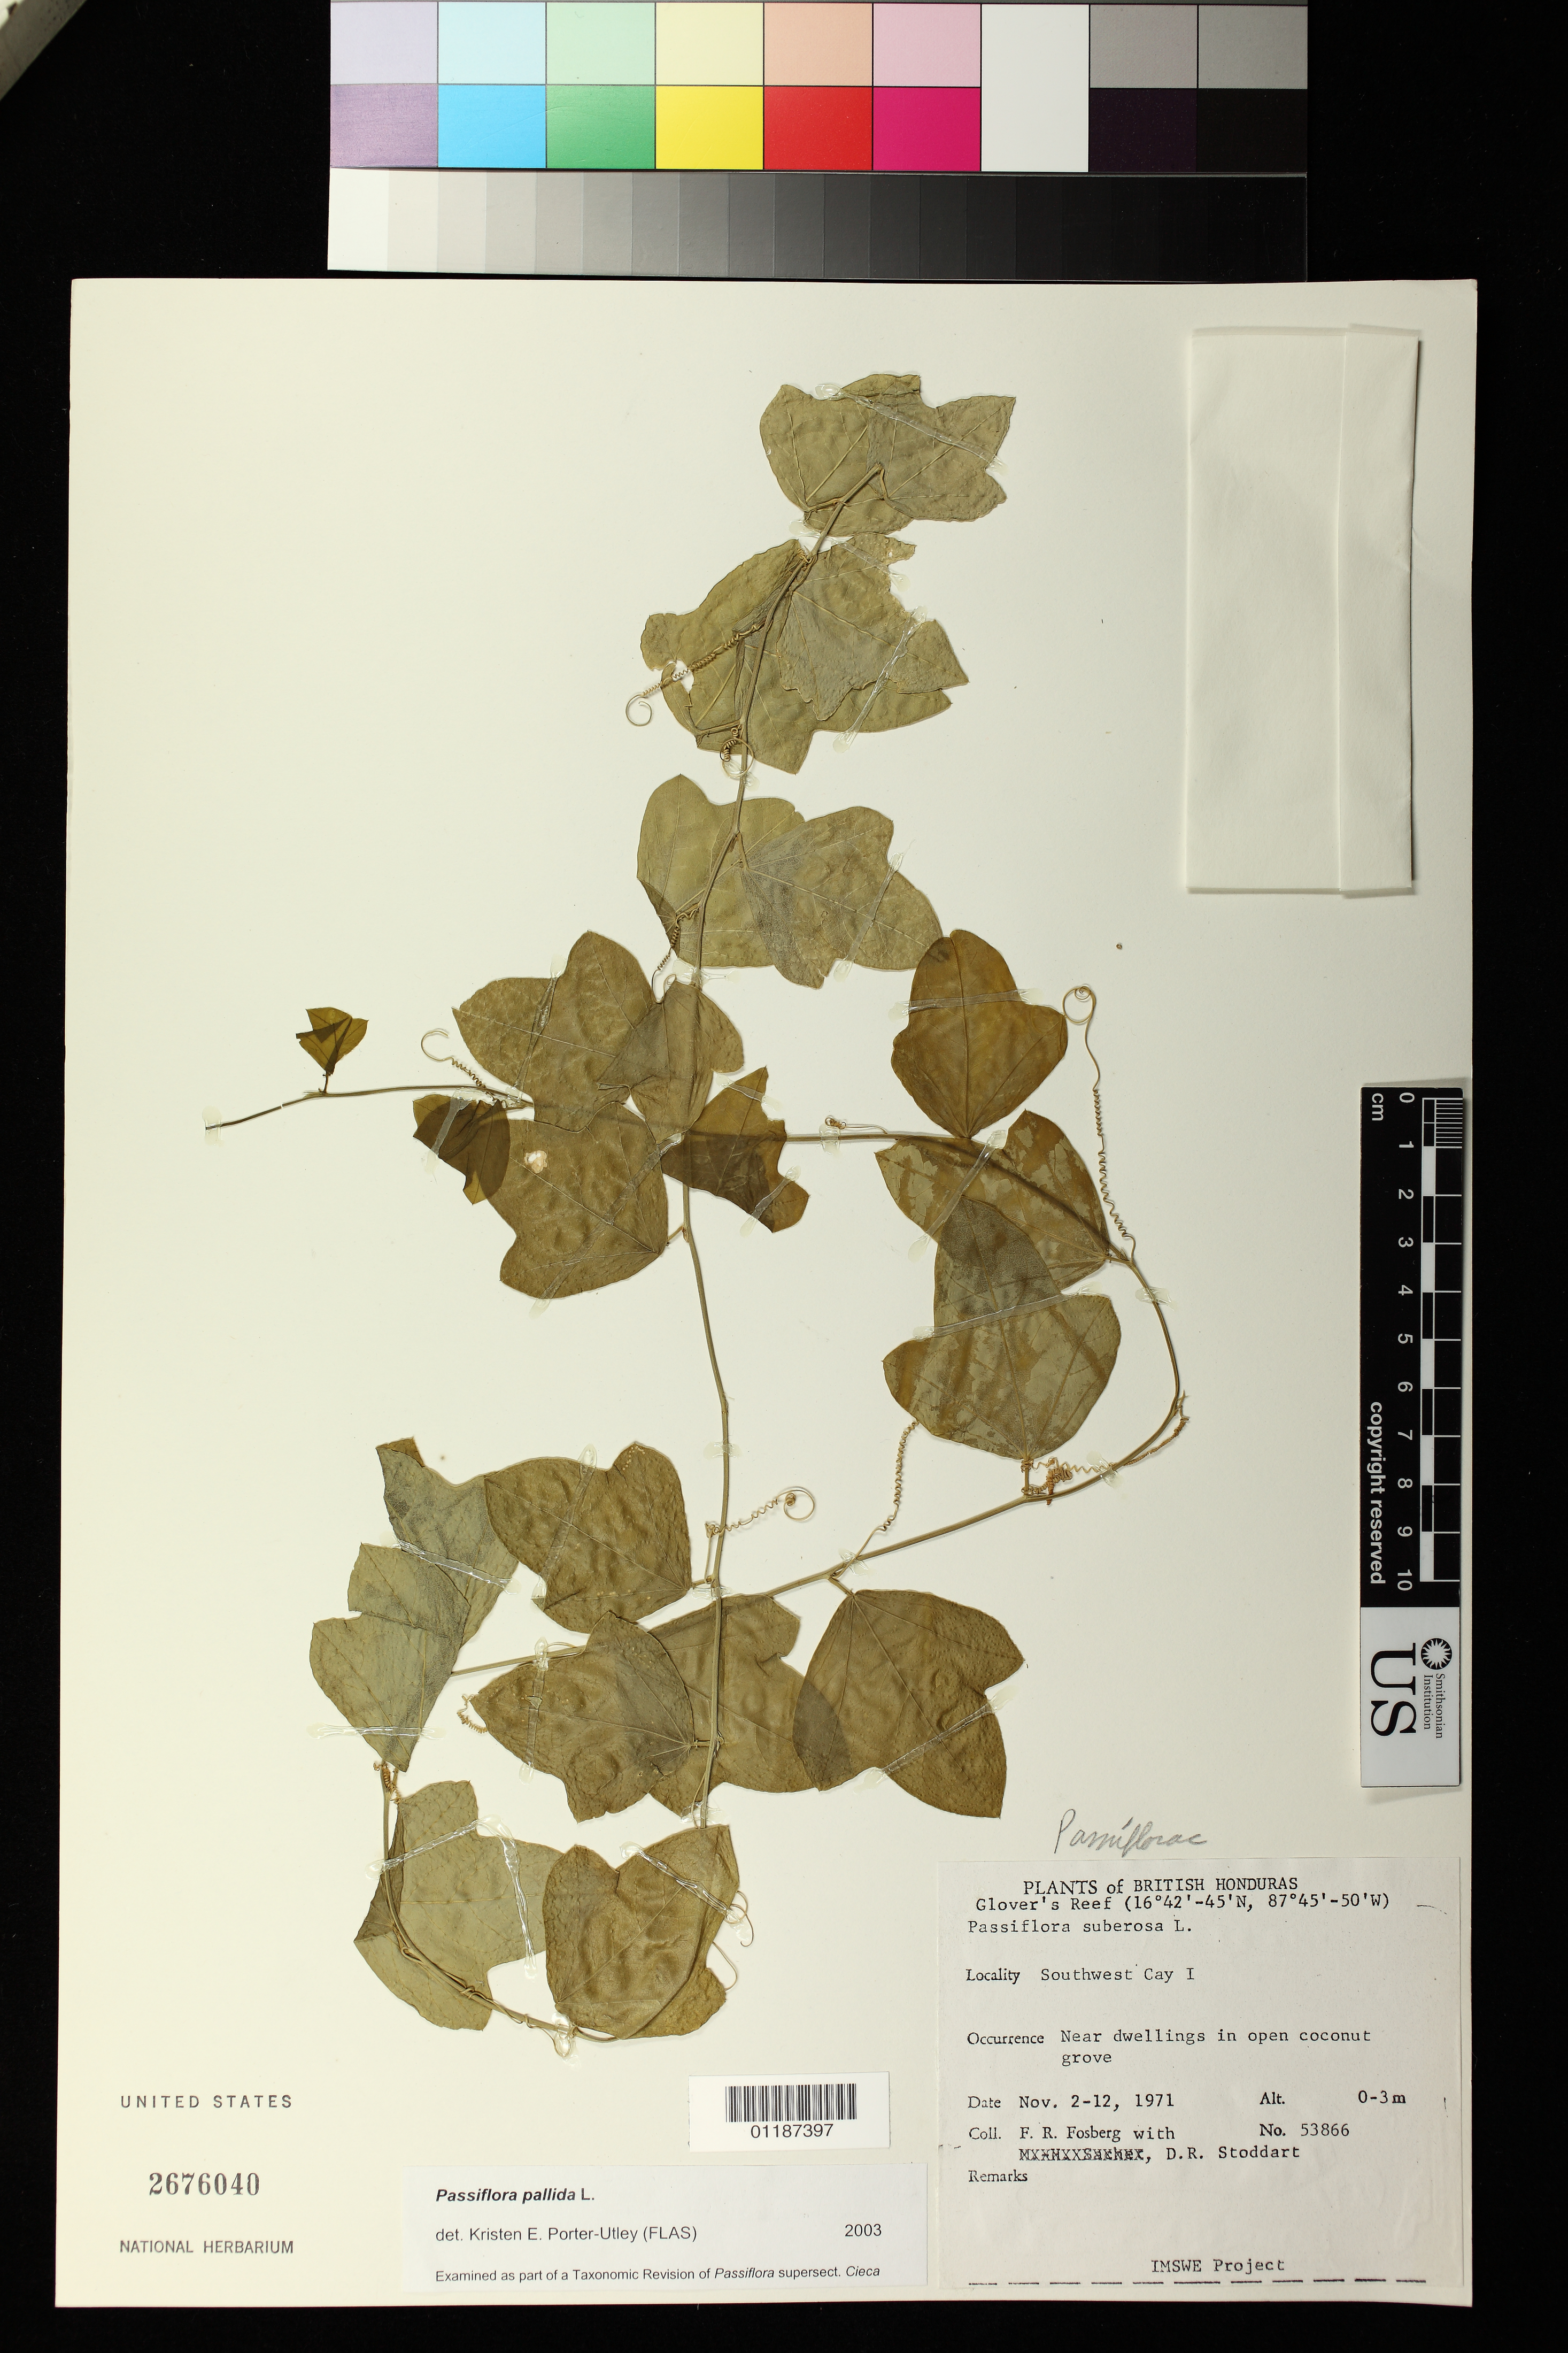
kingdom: Plantae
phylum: Tracheophyta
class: Magnoliopsida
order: Malpighiales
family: Passifloraceae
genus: Passiflora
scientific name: Passiflora pallida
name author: L.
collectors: F. R. Fosberg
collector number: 53866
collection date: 1971-11-02/1971-11-12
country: Belize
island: Glover's Reef Atoll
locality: Southwest Cay I, near dwellings in open coconut grove.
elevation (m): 0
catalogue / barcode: US 2676040